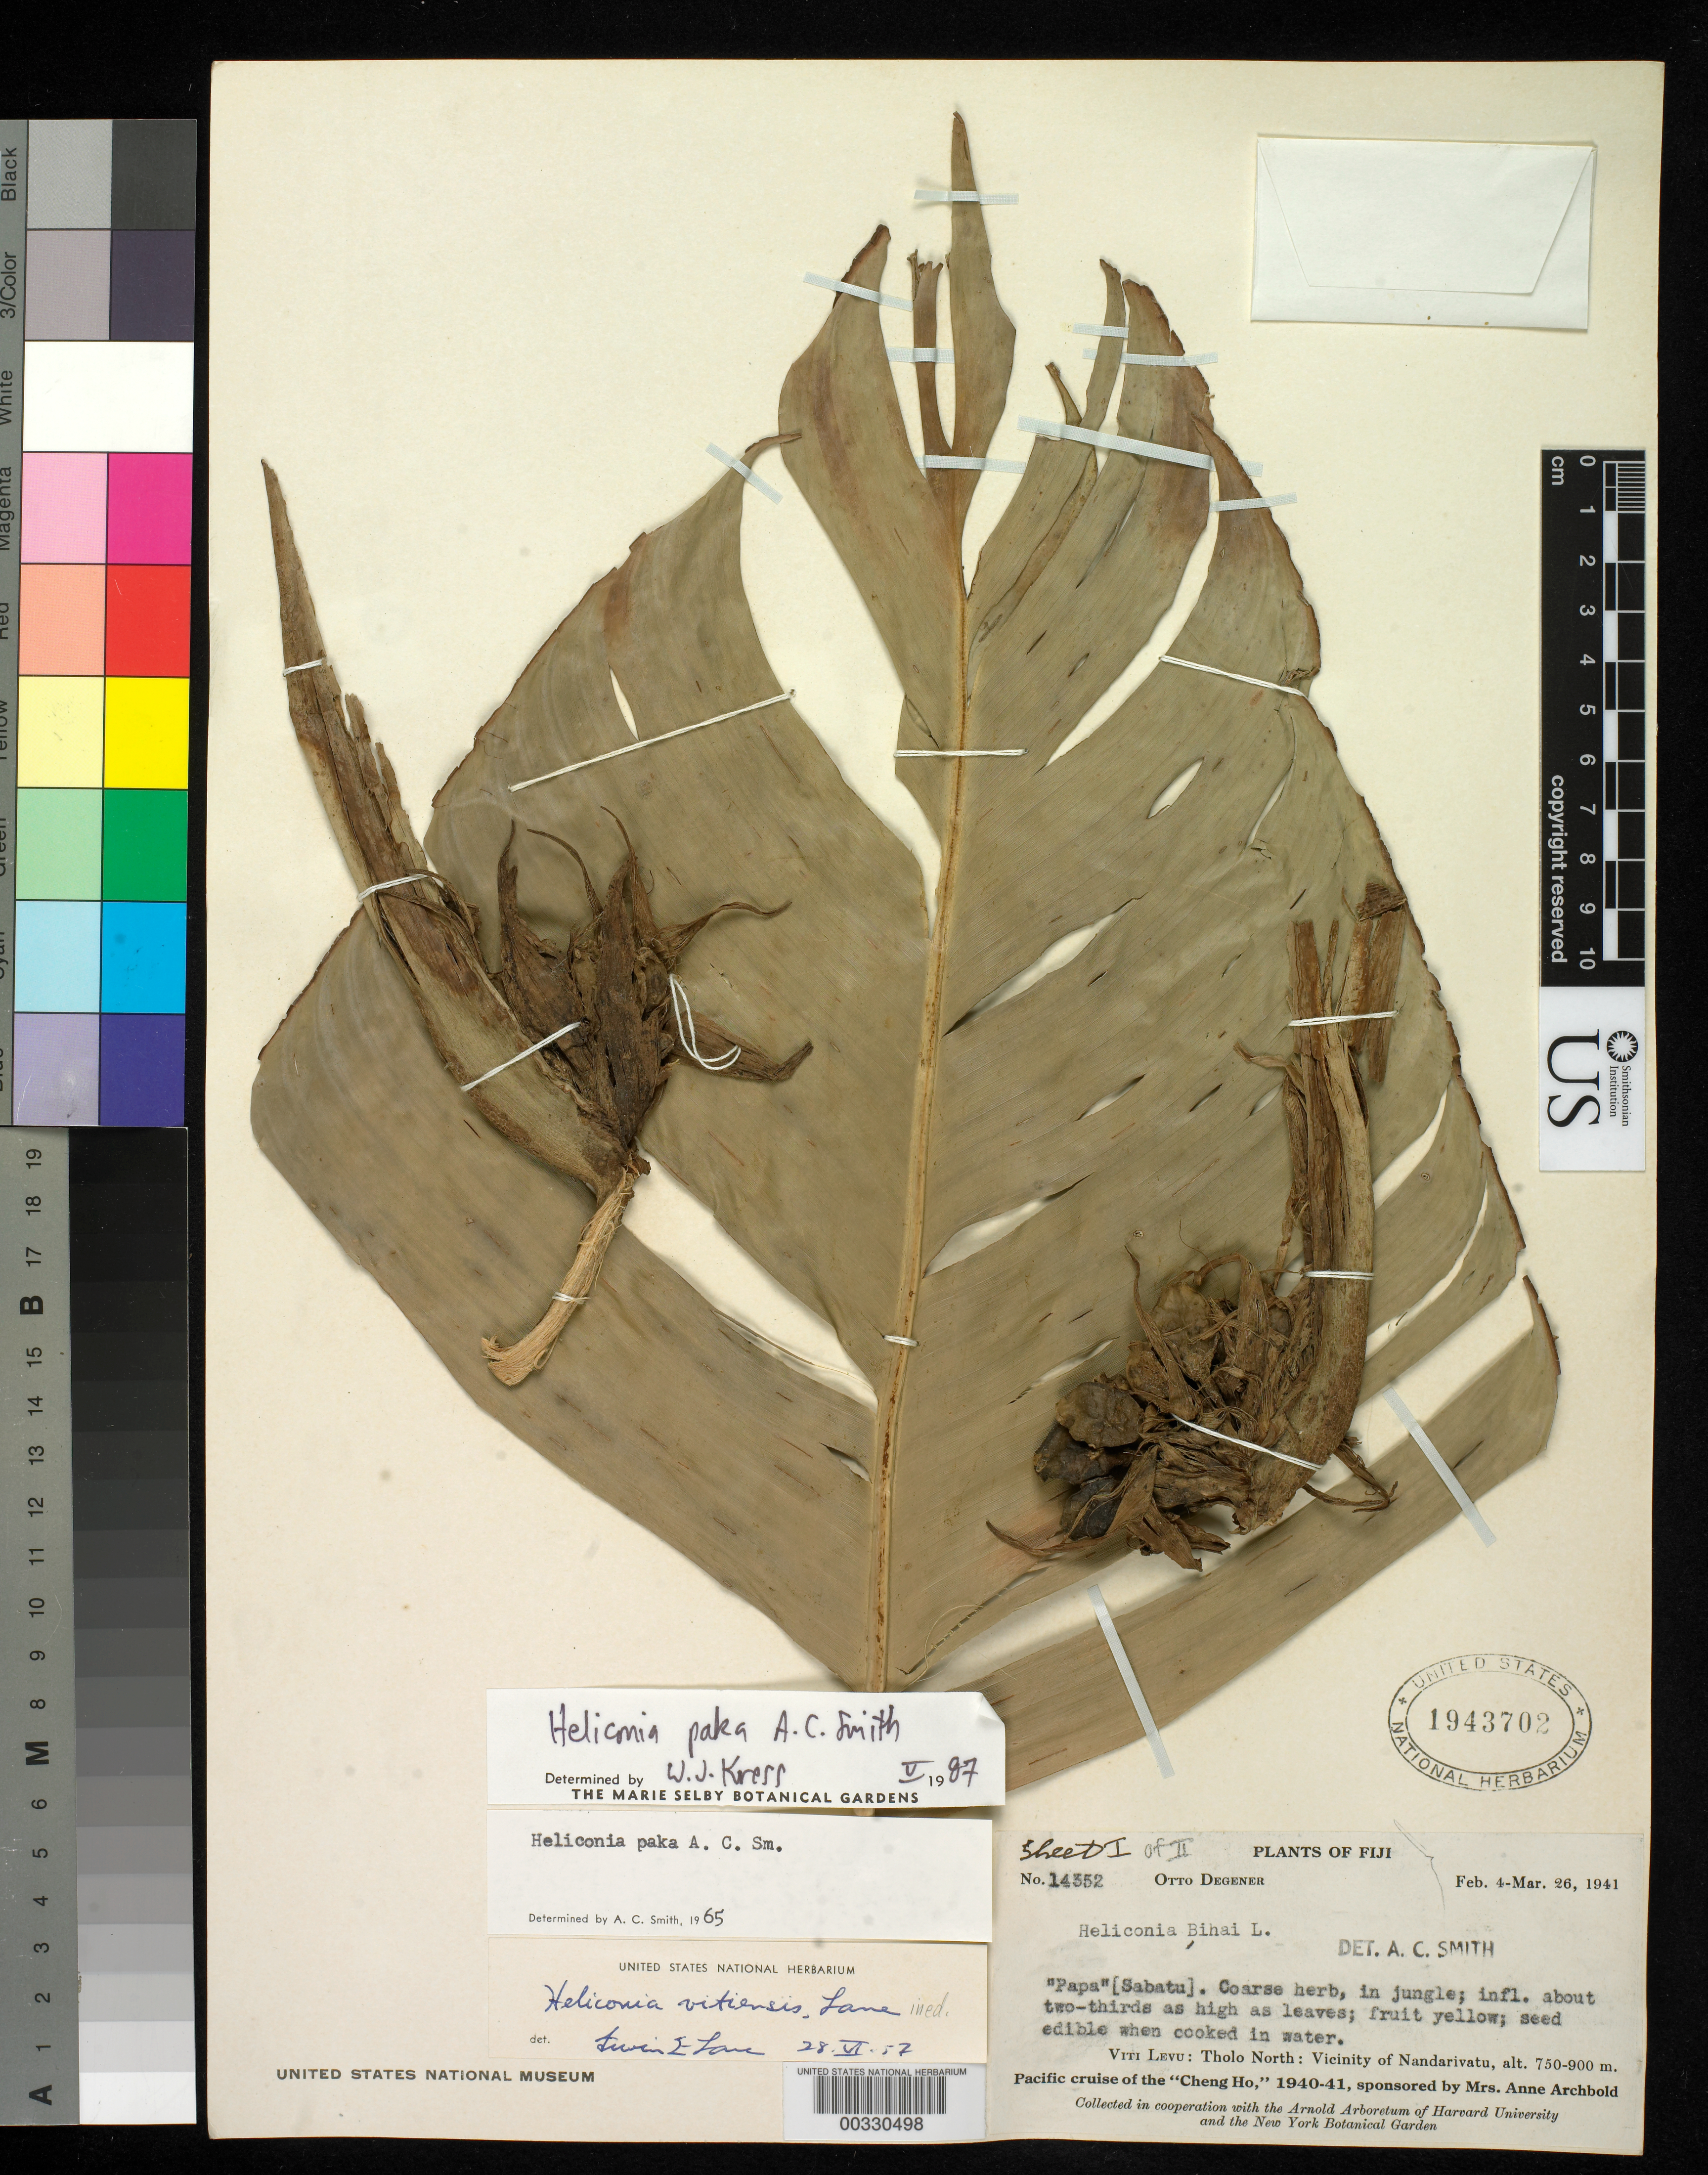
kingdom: Plantae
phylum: Tracheophyta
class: Liliopsida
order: Zingiberales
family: Heliconiaceae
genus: Heliconia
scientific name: Heliconia paka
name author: A.C. Sm.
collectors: O. Degener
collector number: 14352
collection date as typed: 04 Feb 1941 to 26 Mar 1941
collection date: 1941-02-04/1941-03-26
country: Fiji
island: Viti Levu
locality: Tholo North, vicinity of Nandarivatu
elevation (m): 750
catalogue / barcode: US 1943702